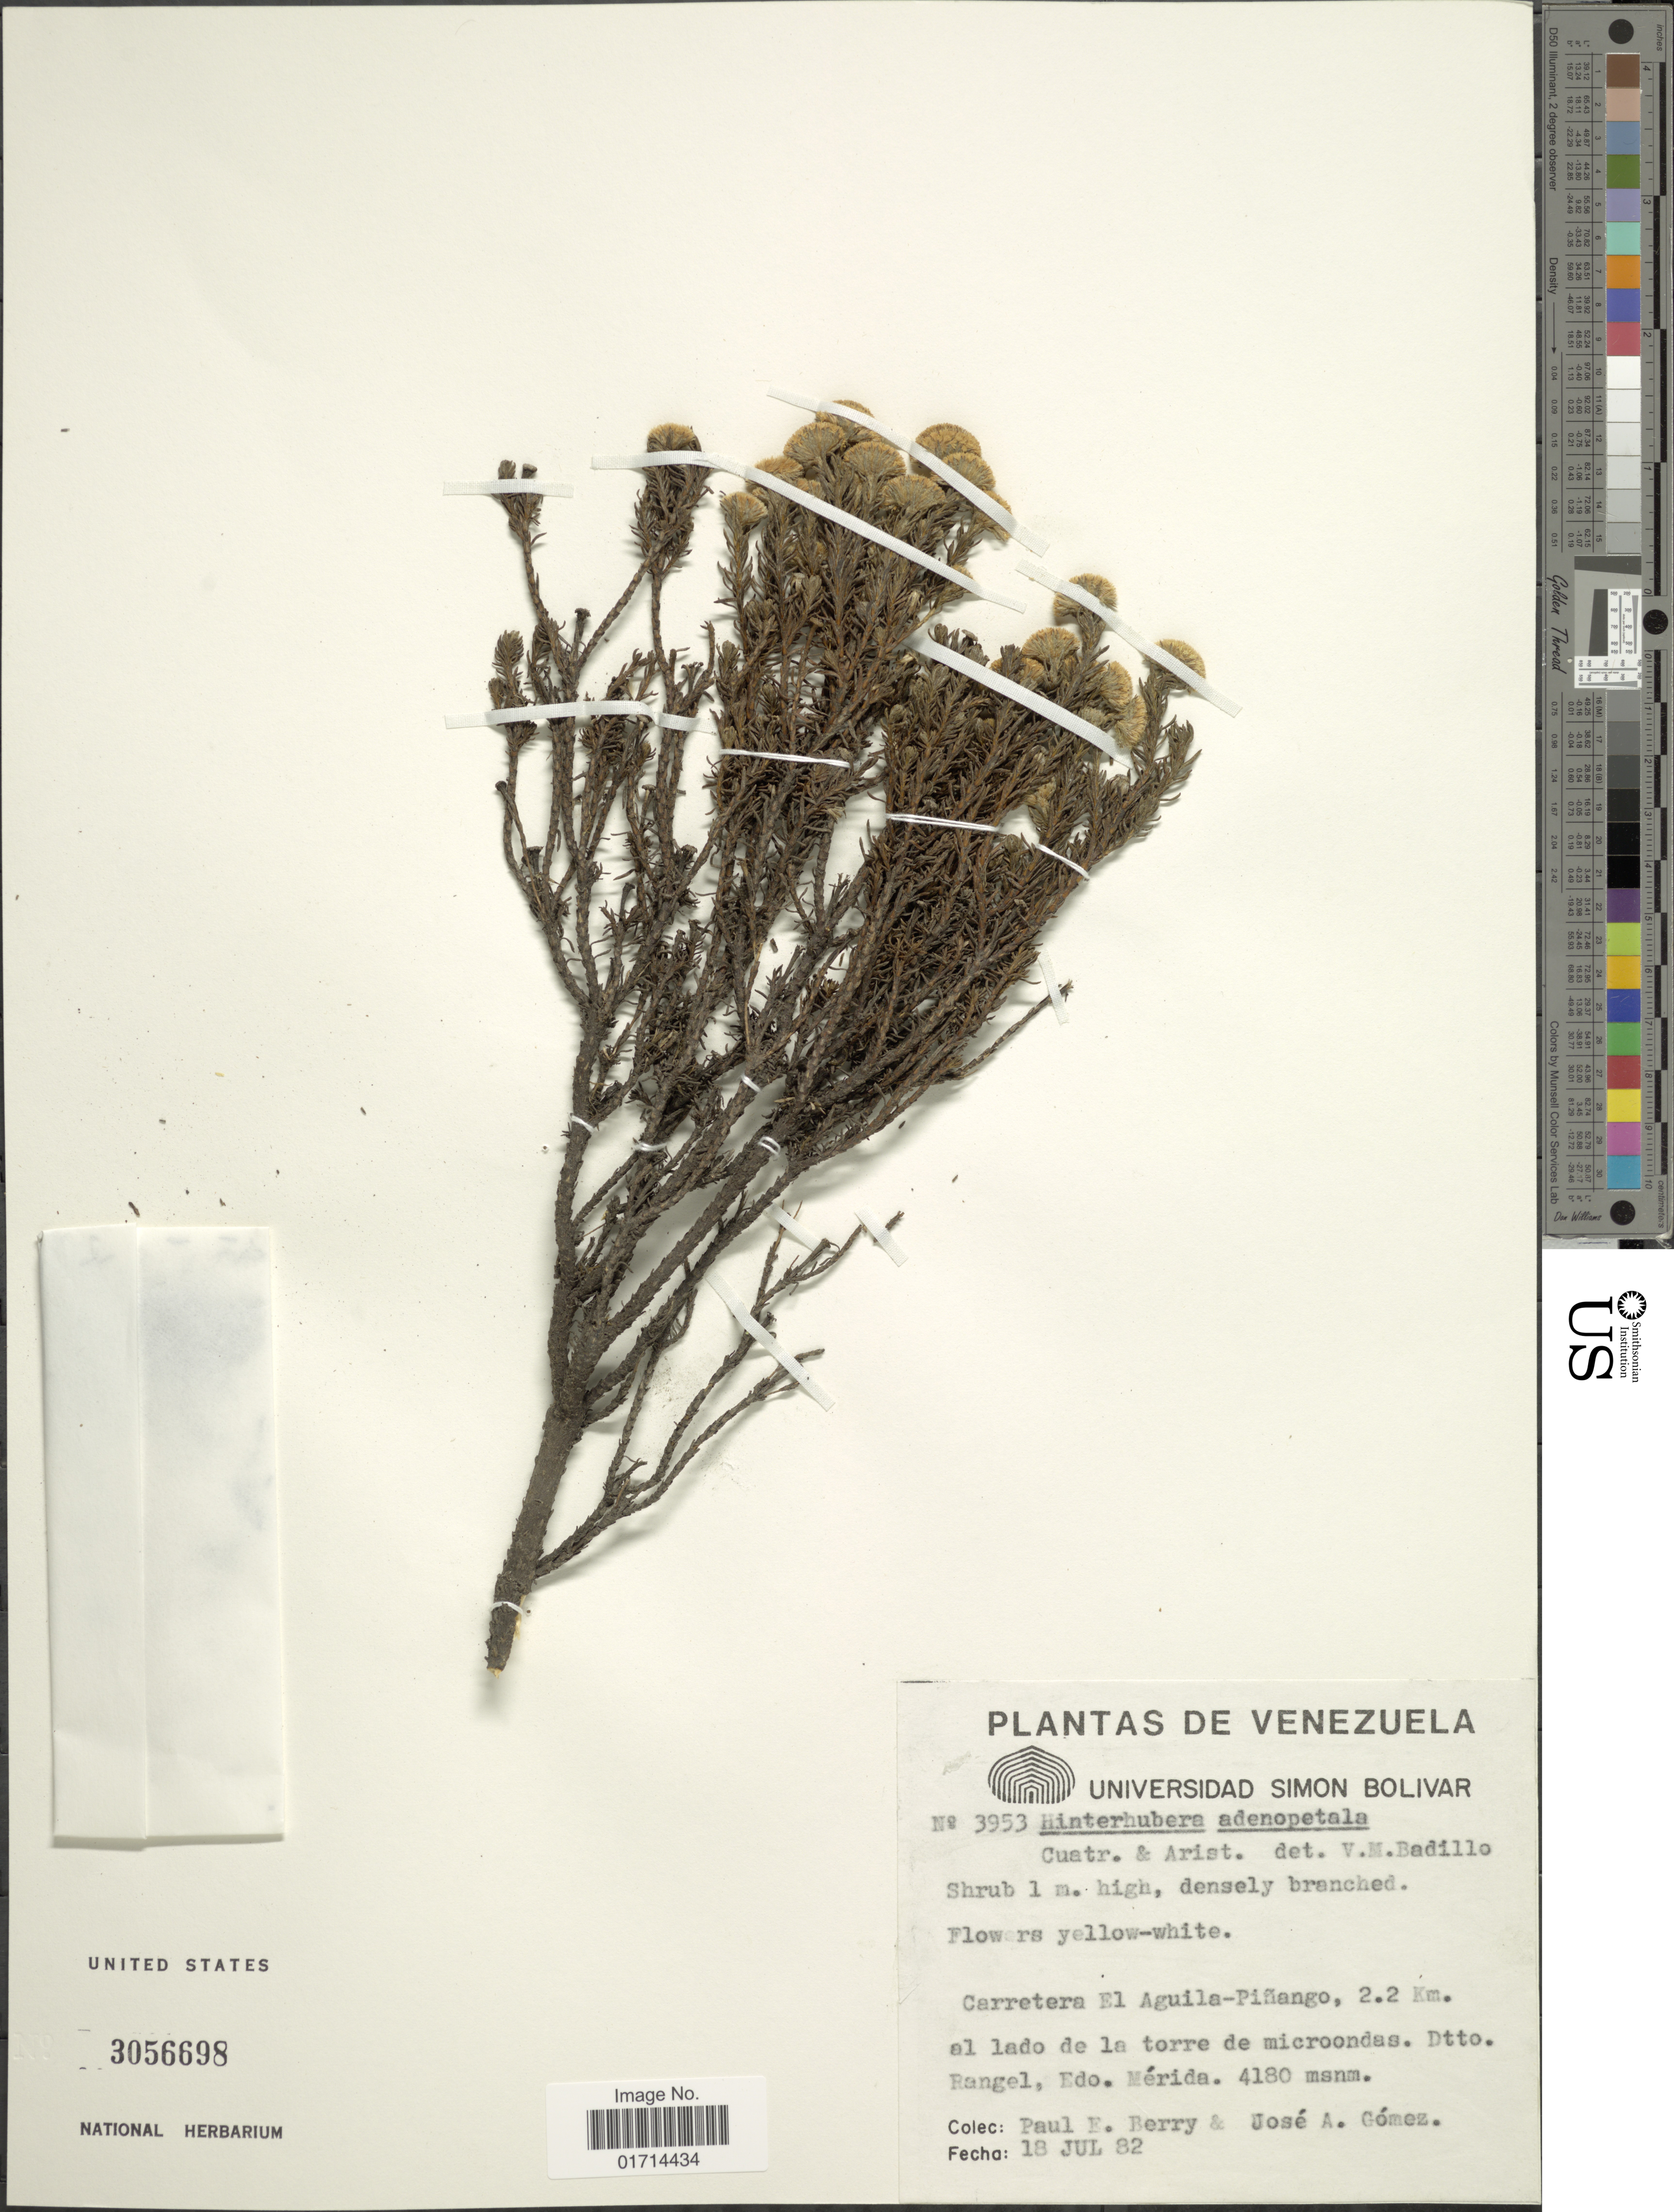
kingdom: Plantae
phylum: Tracheophyta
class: Magnoliopsida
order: Asterales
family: Asteraceae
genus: Hinterhubera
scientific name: Hinterhubera adenopetata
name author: Cuatrec. & Aristeg.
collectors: P. E. Berry & J. Gomez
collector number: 3953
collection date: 1982-07-18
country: Venezuela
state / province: Mérida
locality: Carretera El Aguila-Piñango, 2.2 Km, Al lado de la torre de microondas, Dtto. Rangel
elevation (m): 4180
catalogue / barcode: US 3056698